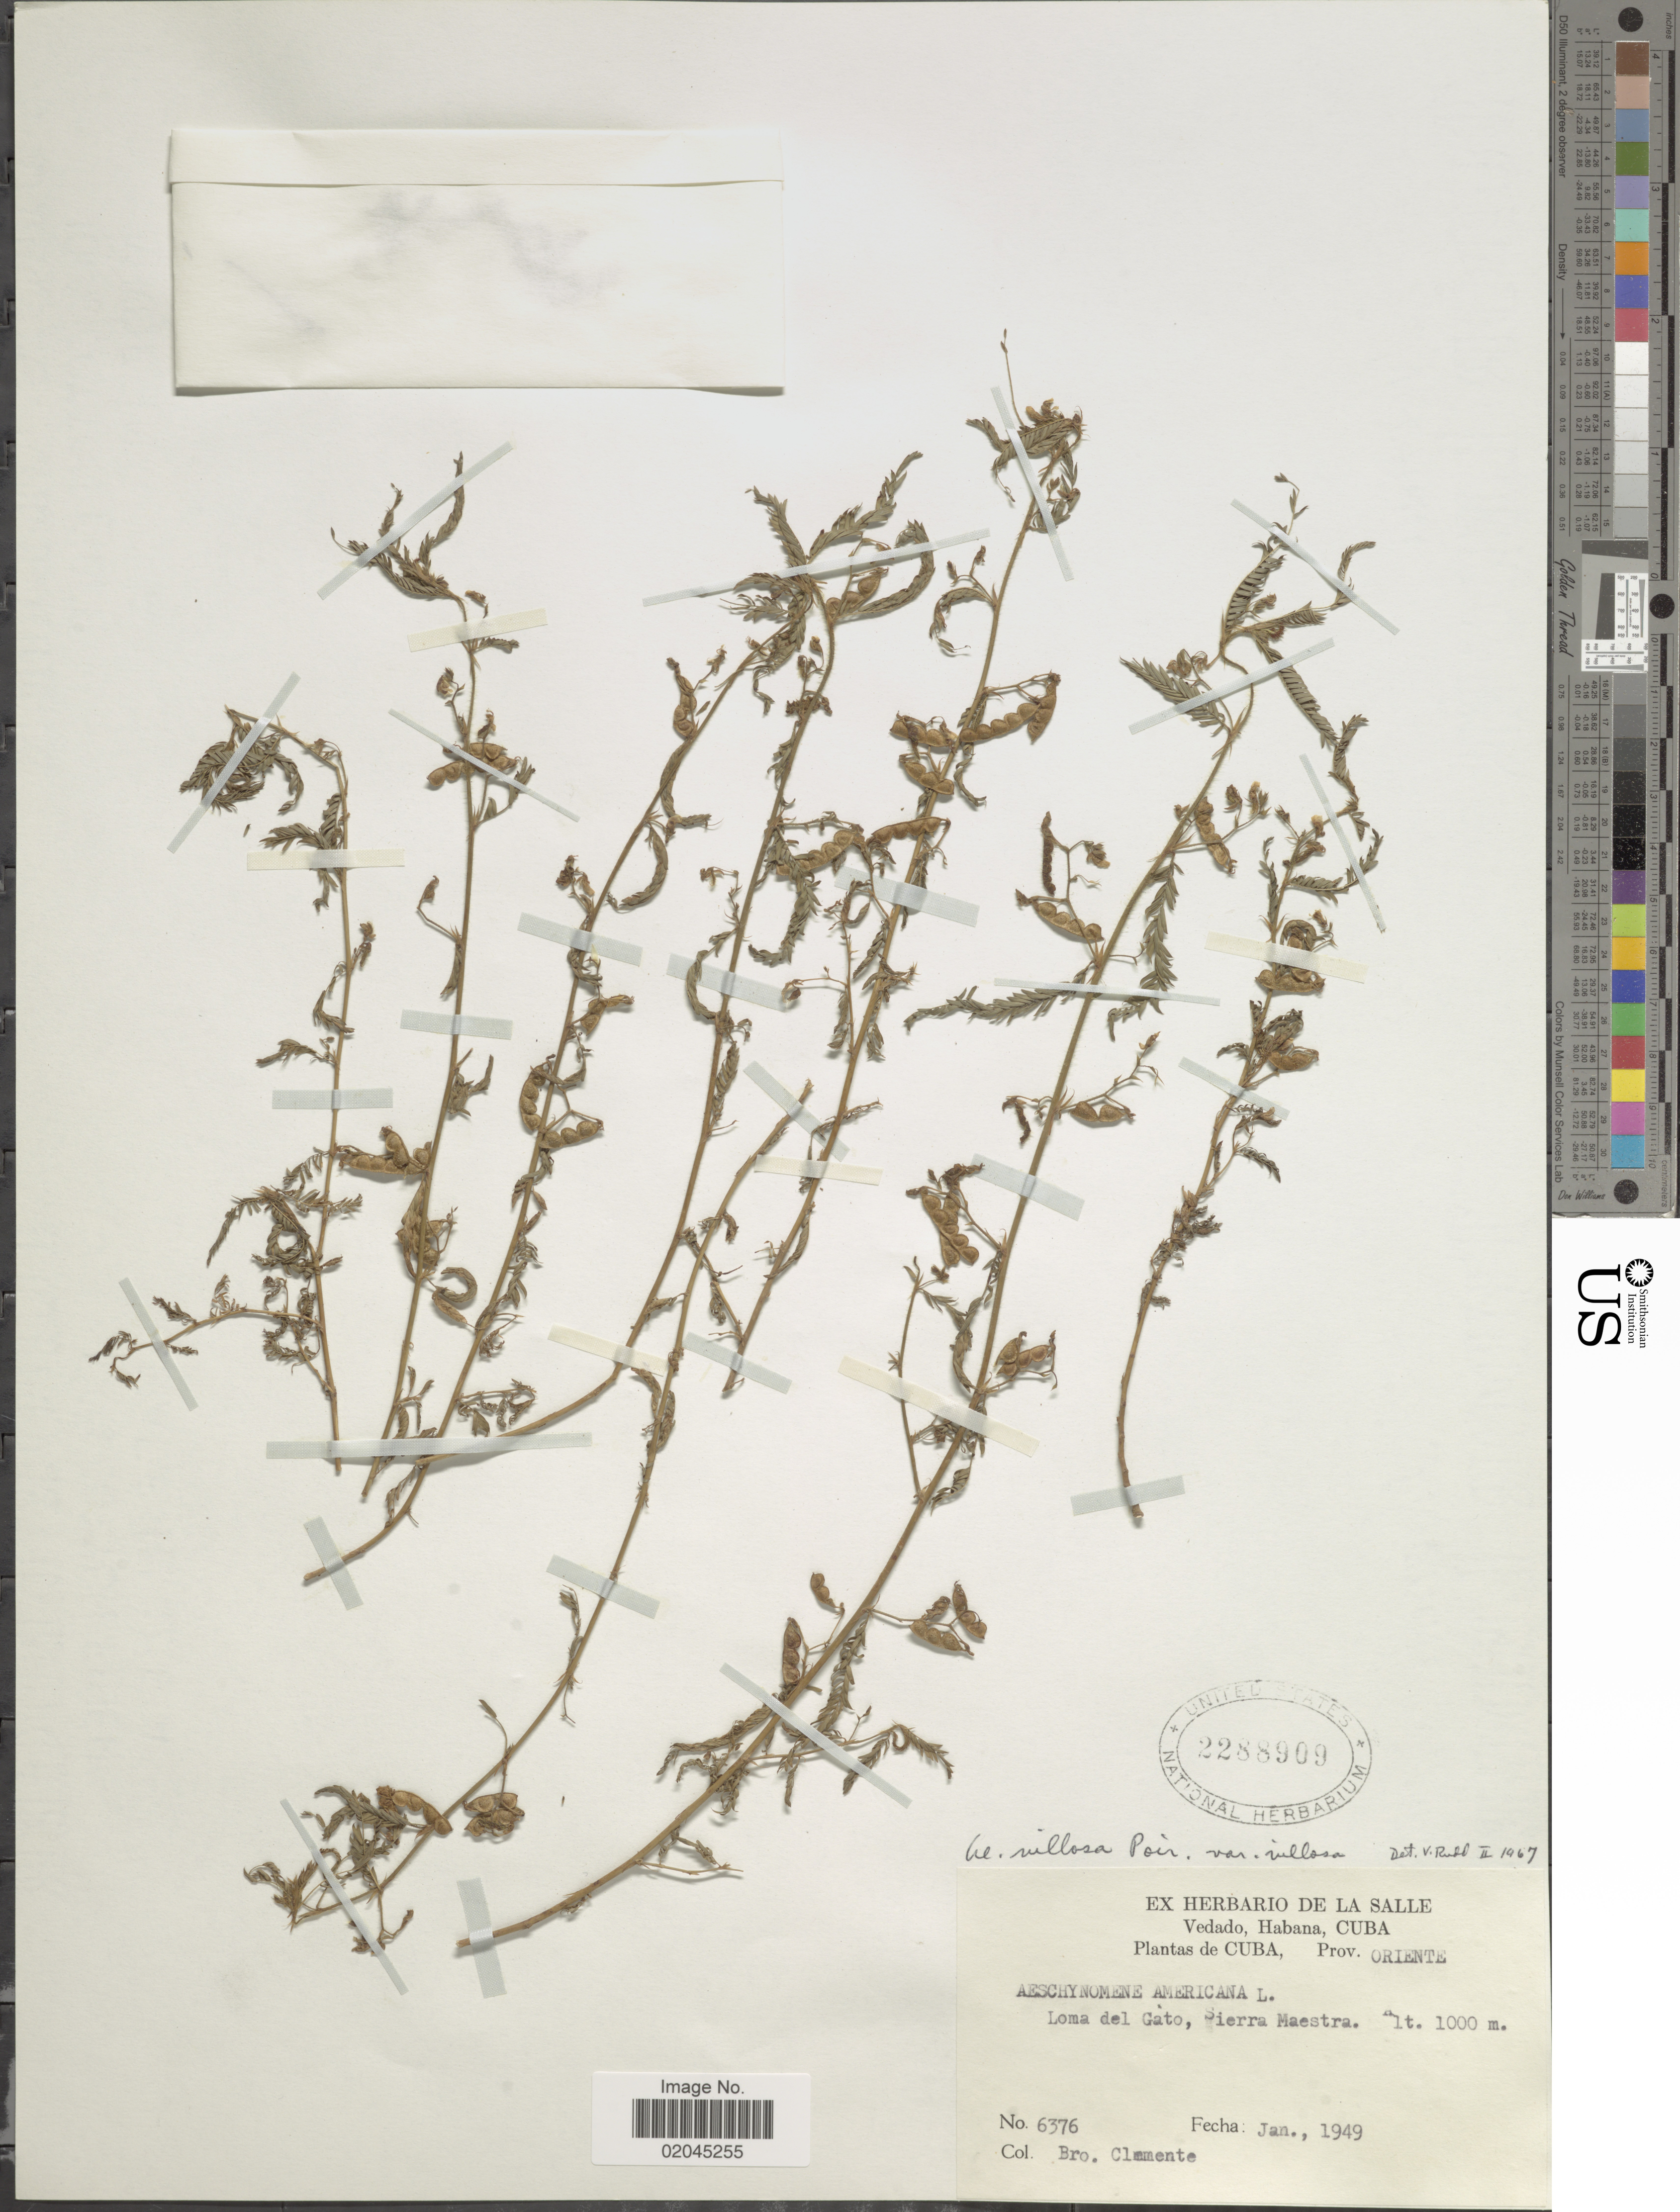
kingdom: Plantae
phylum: Tracheophyta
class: Magnoliopsida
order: Fabales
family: Fabaceae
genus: Aeschynomene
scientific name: Aeschynomene villosa var. villosa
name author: Poir.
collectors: Bro. Clemente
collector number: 6376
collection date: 1949-01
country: Cuba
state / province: Oriente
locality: Loma del Gato, Sierra Maestra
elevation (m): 1000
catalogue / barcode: US 2288909